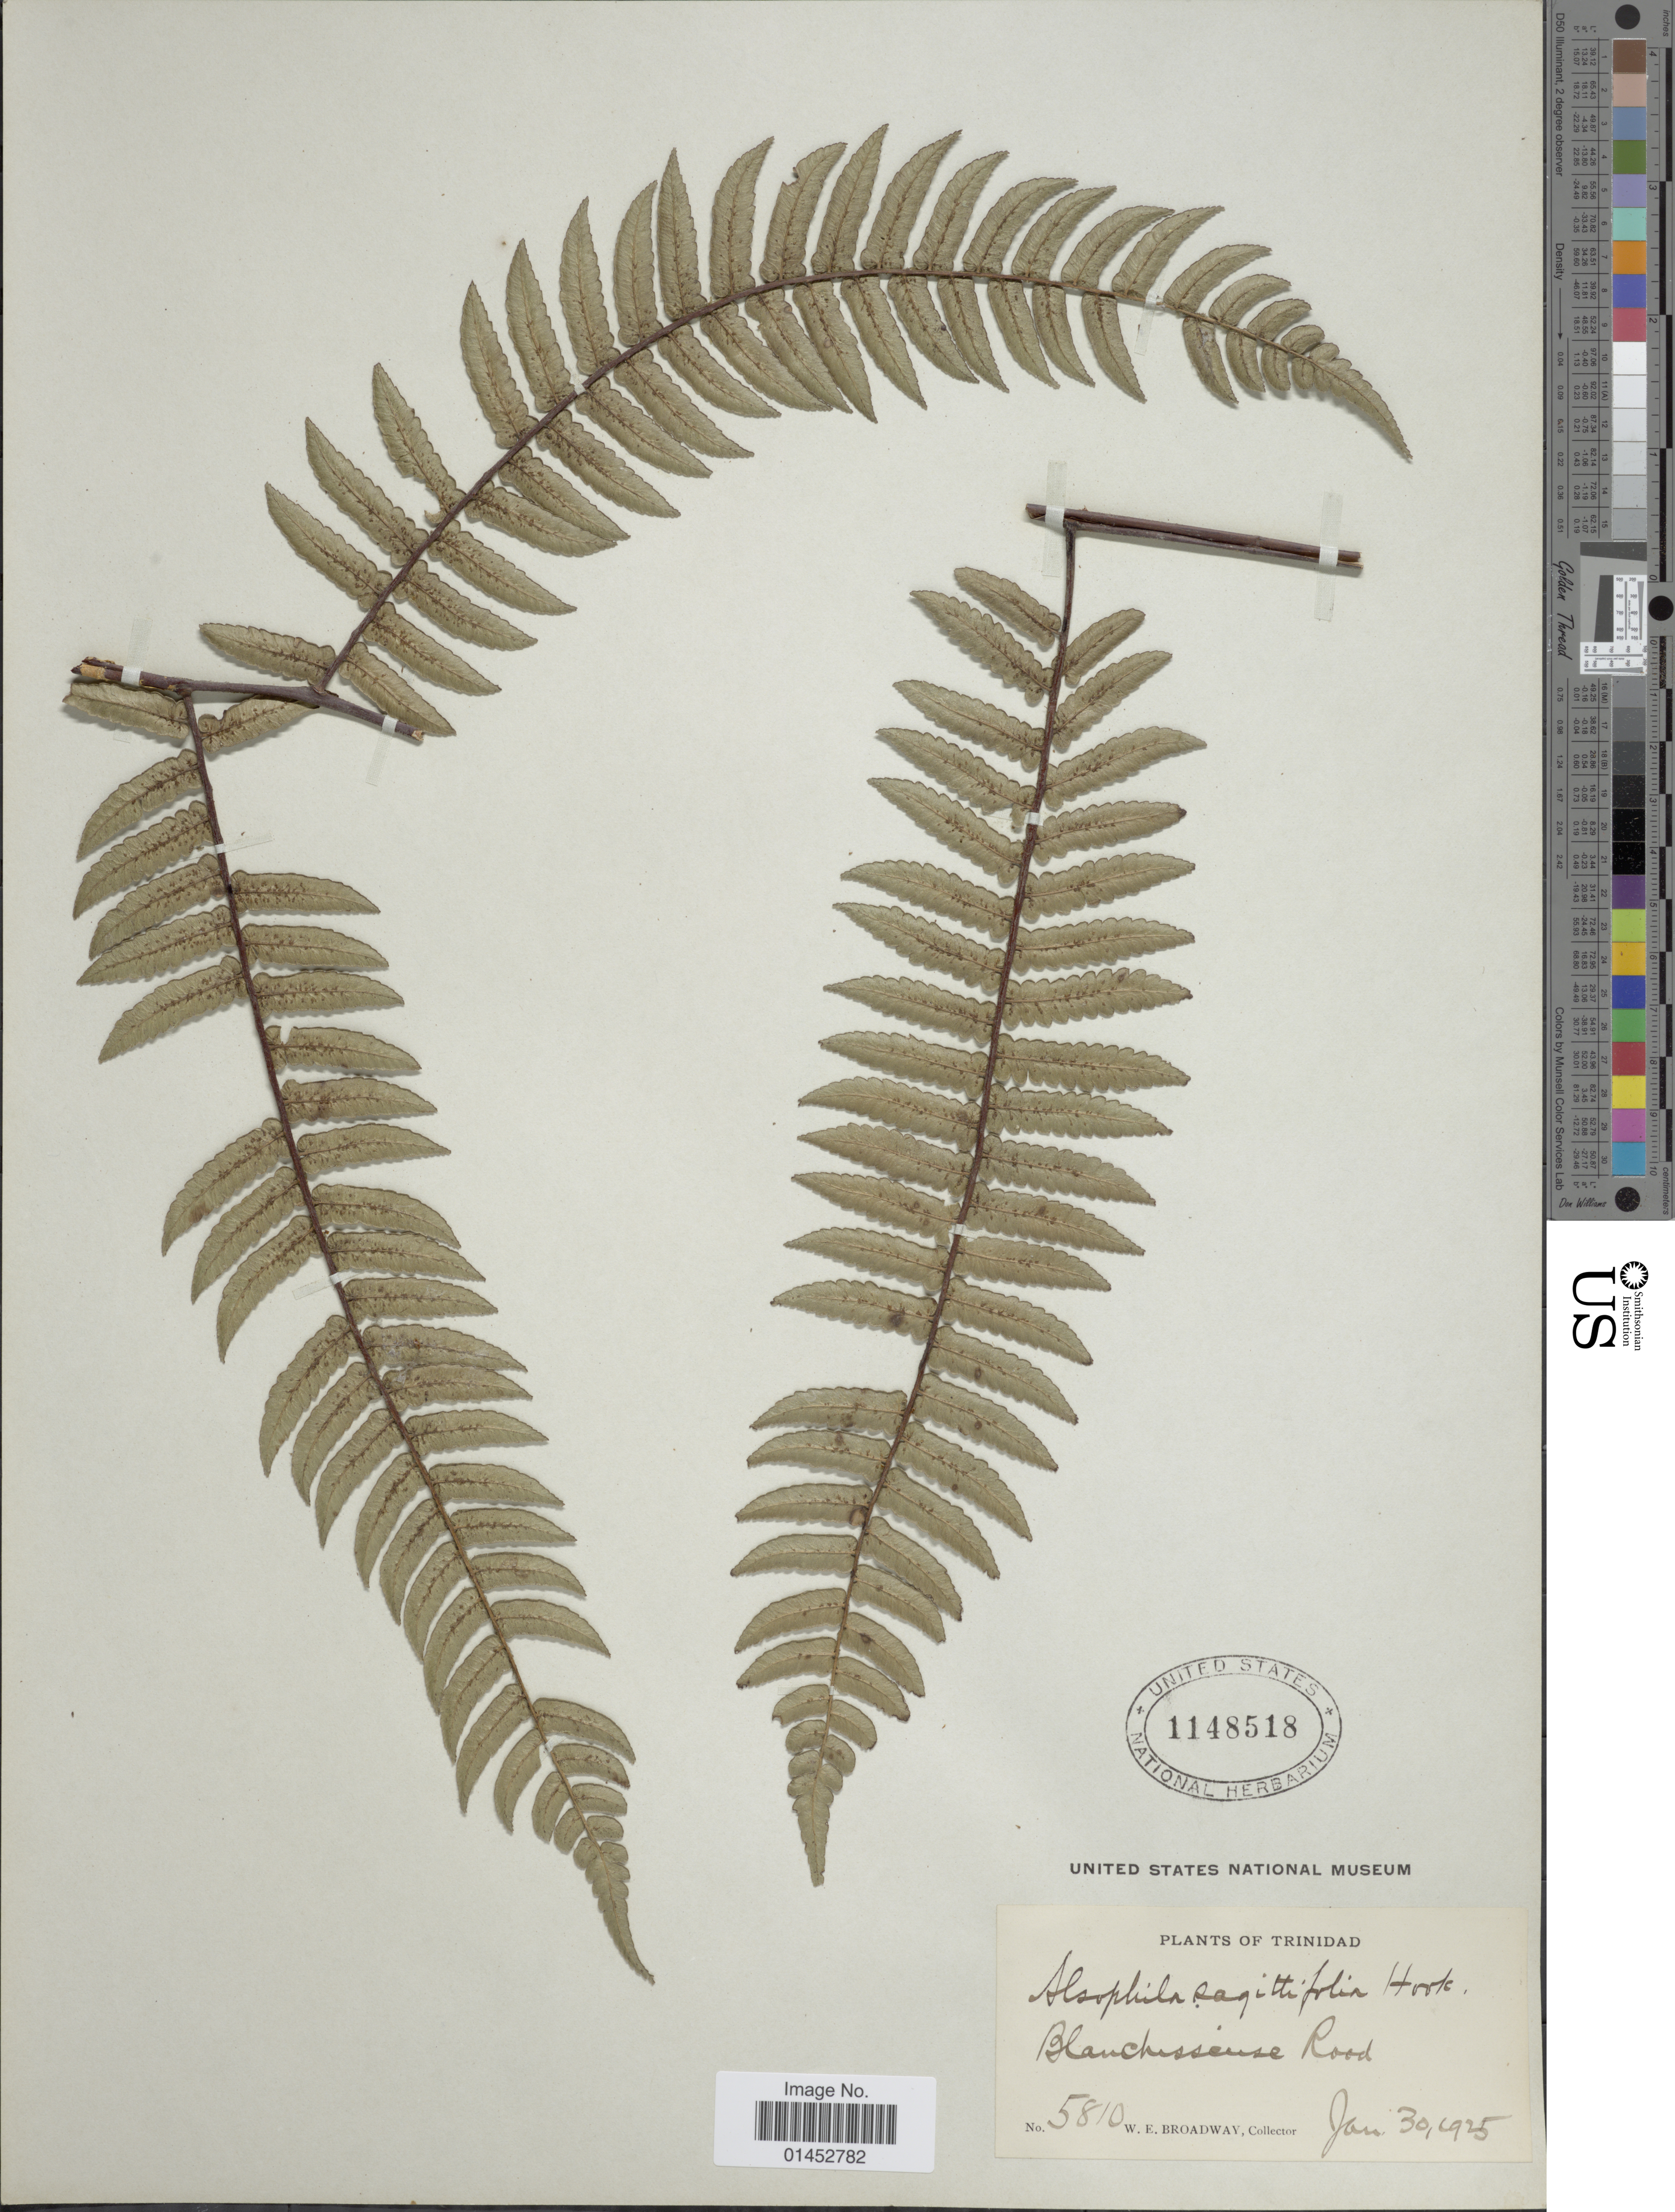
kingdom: Plantae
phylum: Tracheophyta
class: Polypodiopsida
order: Cyatheales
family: Cyatheaceae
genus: Cyathea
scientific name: Cyathea sagittifolia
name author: (Hook.) Domin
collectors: W. E. Broadway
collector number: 5810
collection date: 1925-01-30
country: Trinidad and Tobago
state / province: Trinidad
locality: Blanchisseuse Road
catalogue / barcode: US 1148518